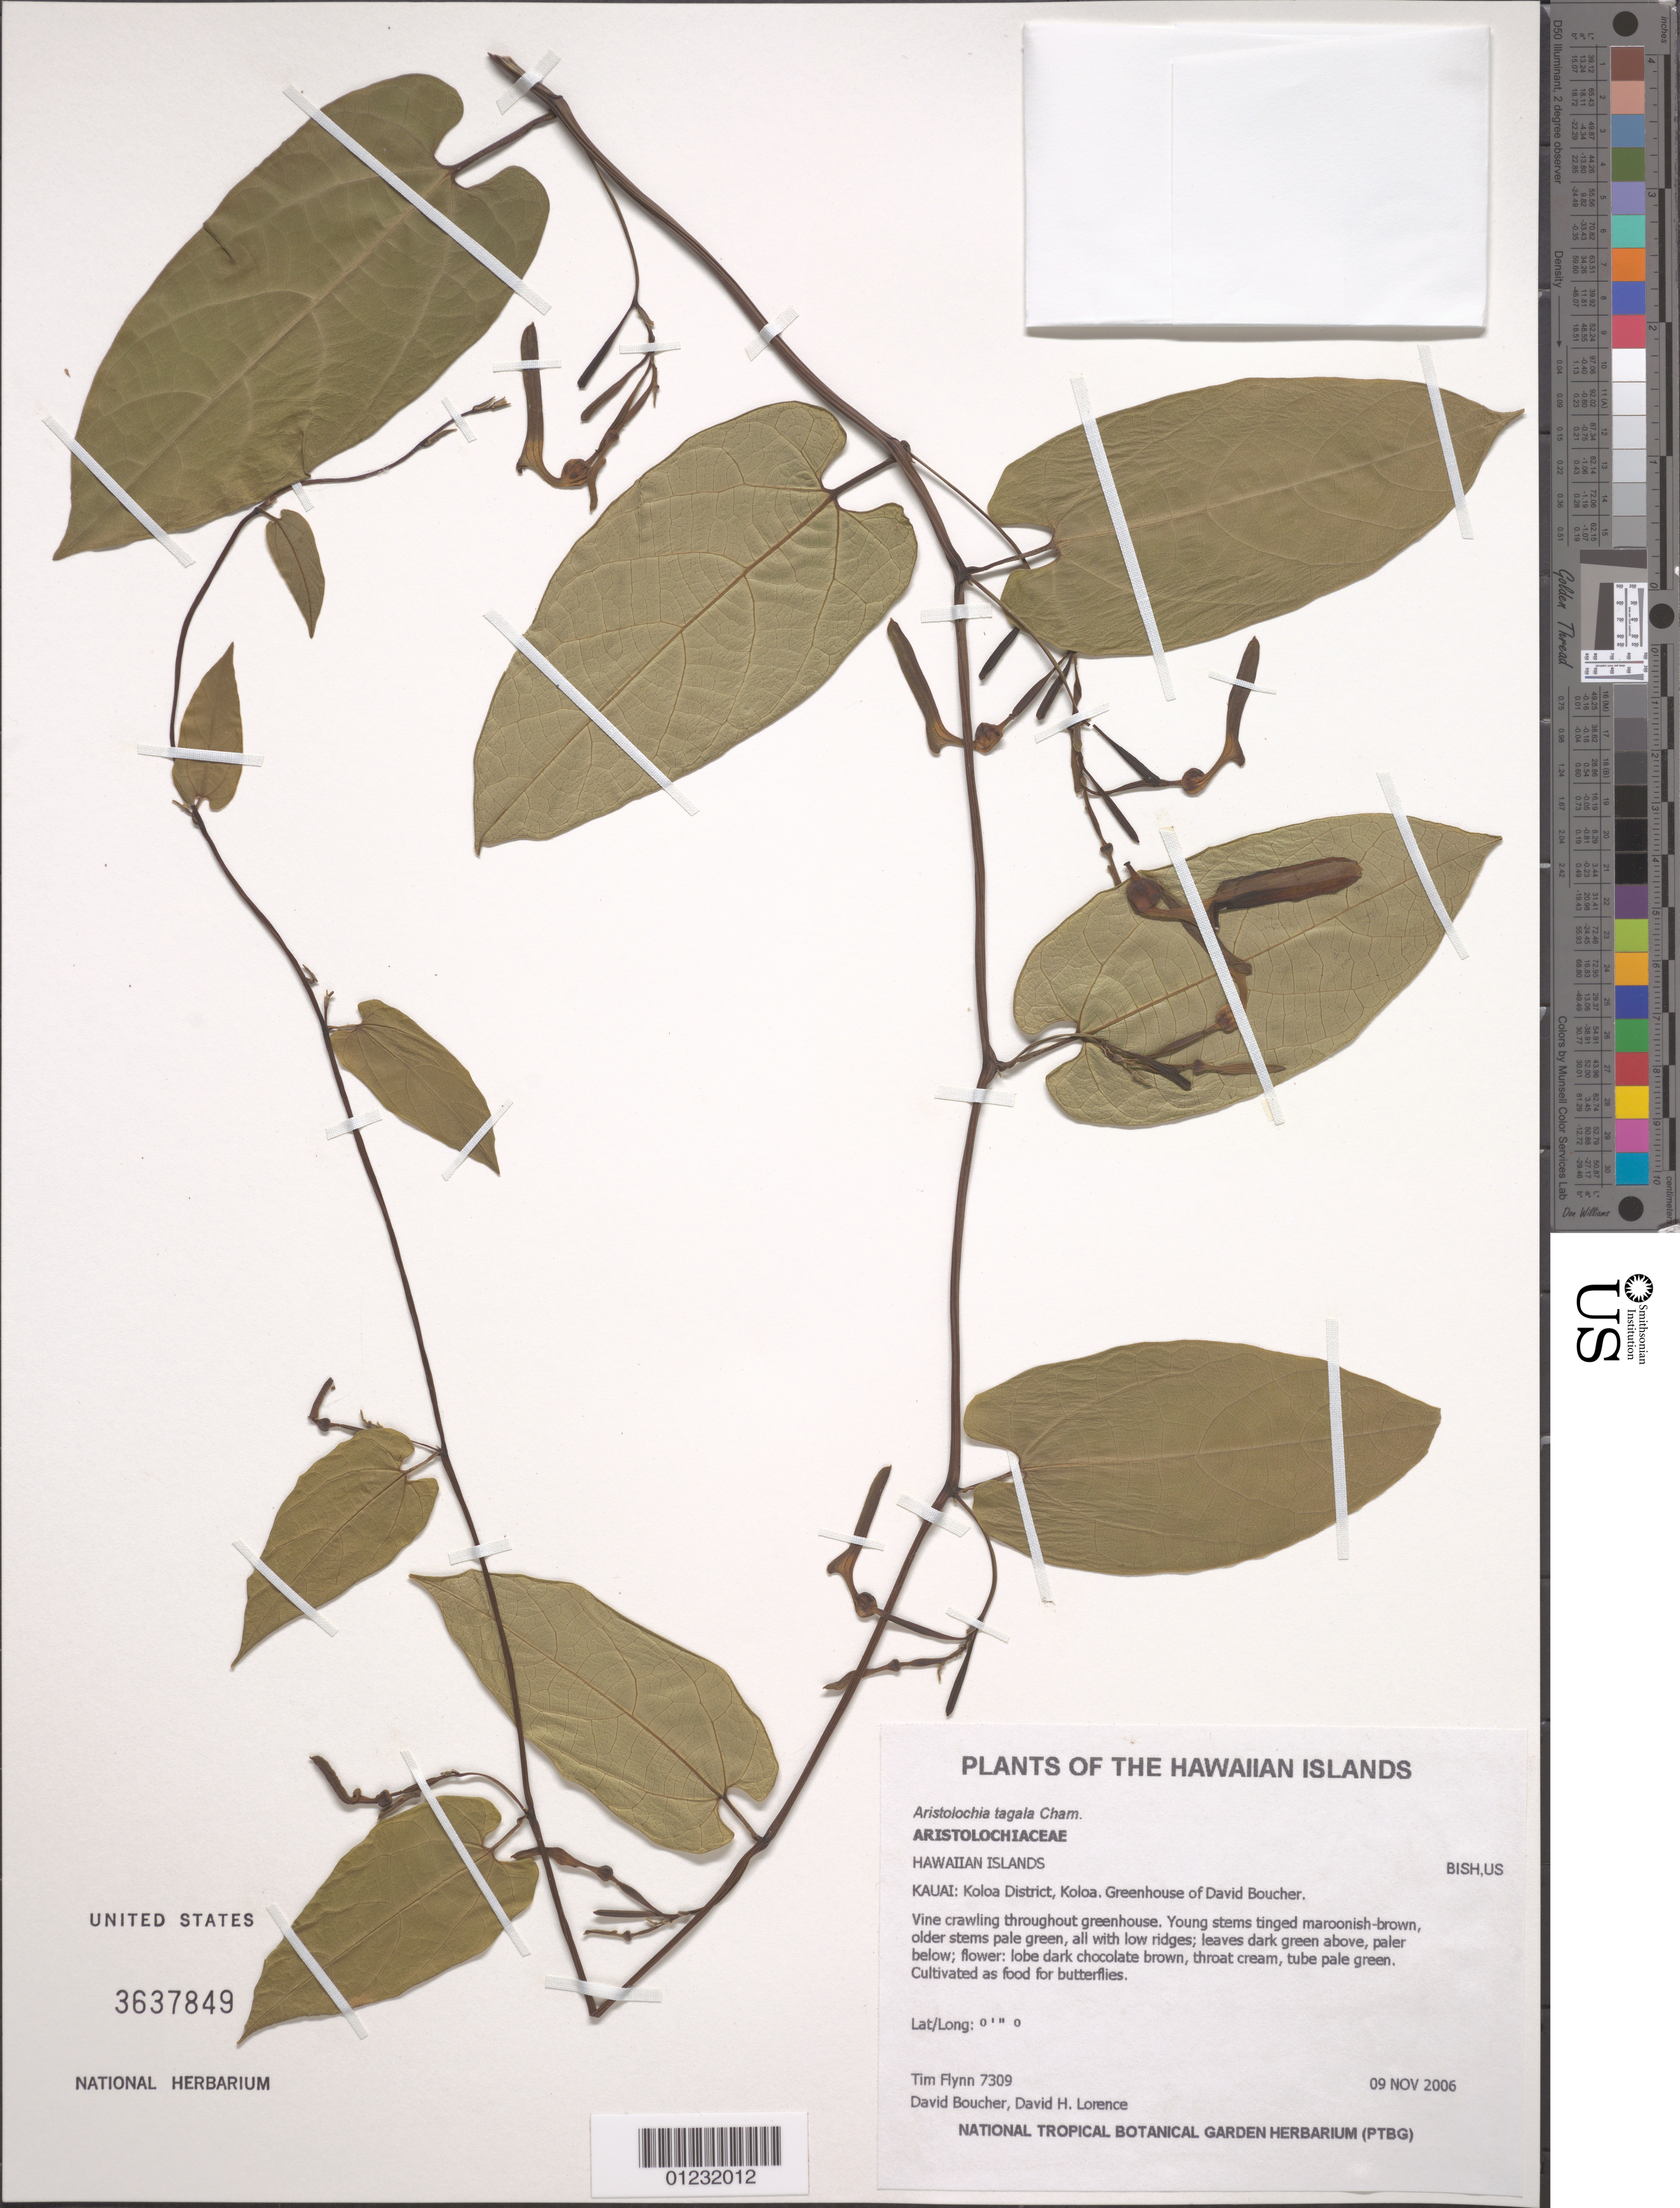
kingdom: Plantae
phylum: Tracheophyta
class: Magnoliopsida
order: Piperales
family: Aristolochiaceae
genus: Aristolochia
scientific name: Aristolochia tagala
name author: Cham.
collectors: T. W. Flynn, I. Boucher & D. Lorence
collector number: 7309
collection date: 2006-11-09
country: United States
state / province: Hawaii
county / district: Kauai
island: Kaua'i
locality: Koloa, Greenhouse of David Boucher.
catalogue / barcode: US 3637849